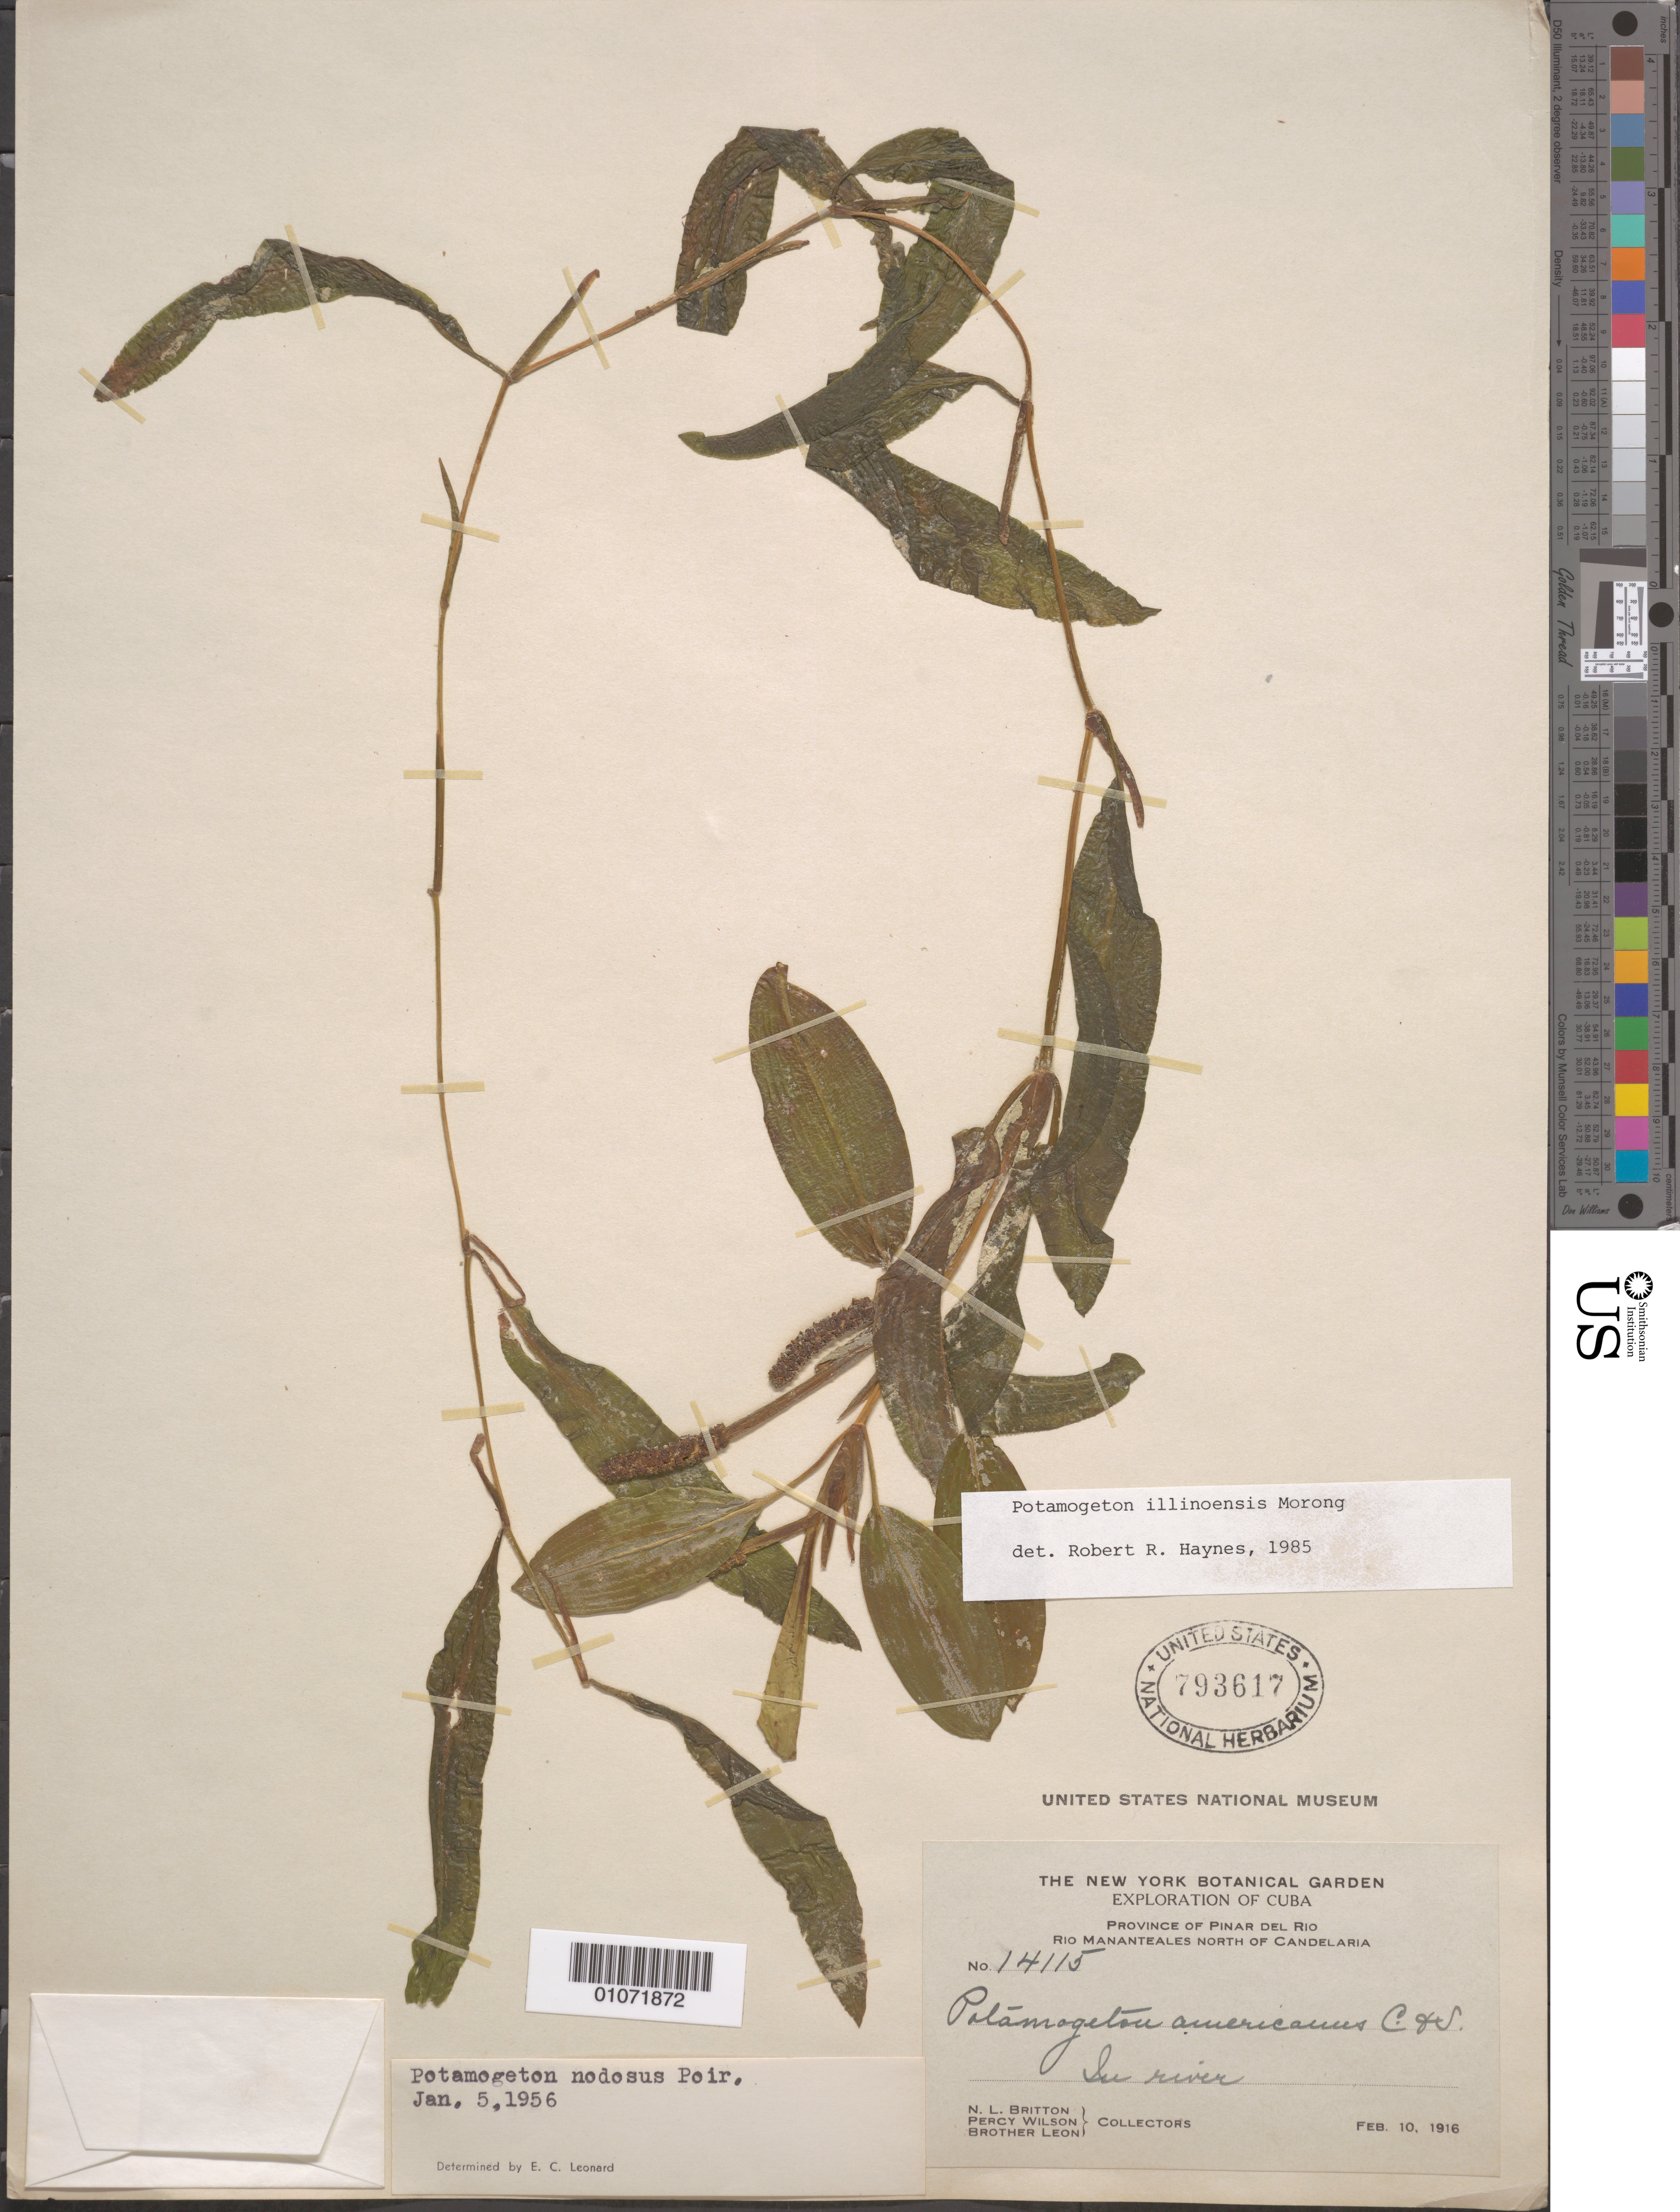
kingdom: Plantae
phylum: Tracheophyta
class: Liliopsida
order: Alismatales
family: Potamogetonaceae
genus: Potamogeton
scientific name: Potamogeton illinoensis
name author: Morong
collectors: N. Britton, P. Wilson & Bro. León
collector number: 14115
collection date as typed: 10 Feb 1916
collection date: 1916-02-10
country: Cuba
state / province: Pinar del Rio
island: Cuba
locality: Province of Pinar del Rio Rio Mananteales north of Candelara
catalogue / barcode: US 793617